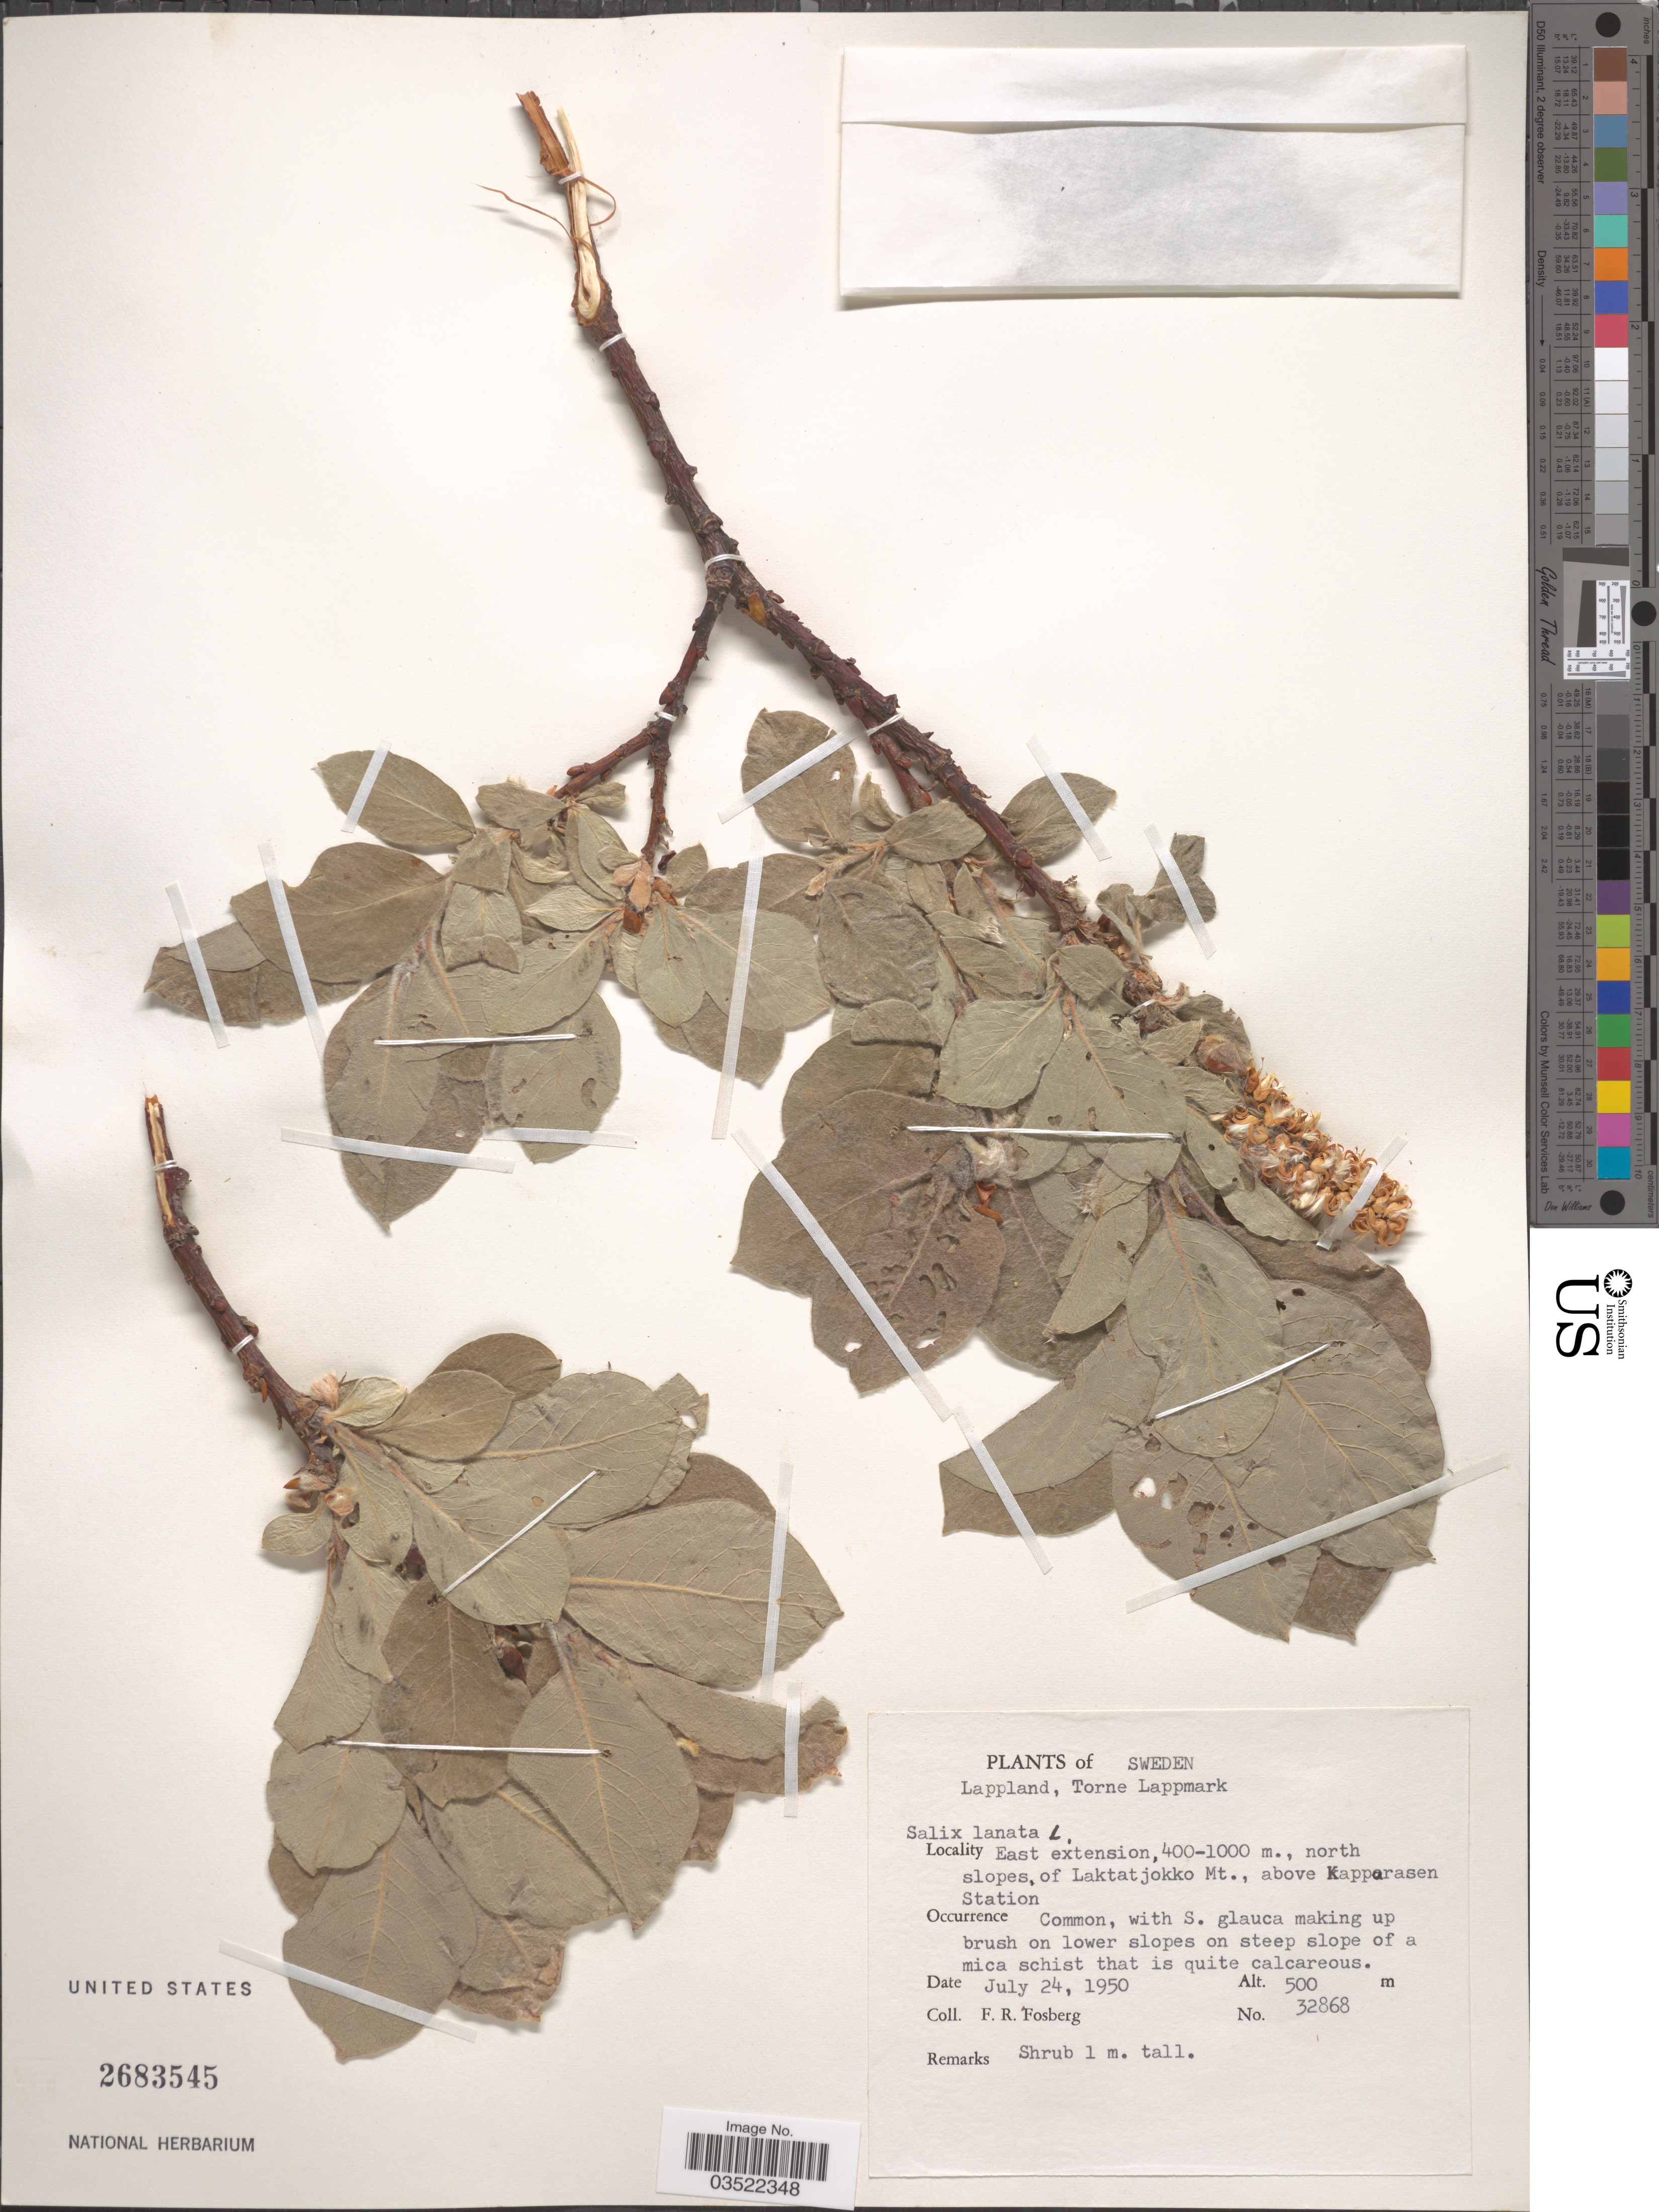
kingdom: Plantae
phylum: Tracheophyta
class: Magnoliopsida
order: Malpighiales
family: Salicaceae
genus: Salix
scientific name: Salix lanata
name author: L.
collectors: F. R. Fosberg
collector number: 32868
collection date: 1950-07-24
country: Sweden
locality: Lappland, Torne Lappmark. East extension, 400-1000 m., north slopes, of Laktatjokko Mt., above Kapporasen Station.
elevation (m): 500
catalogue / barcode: US 2683545